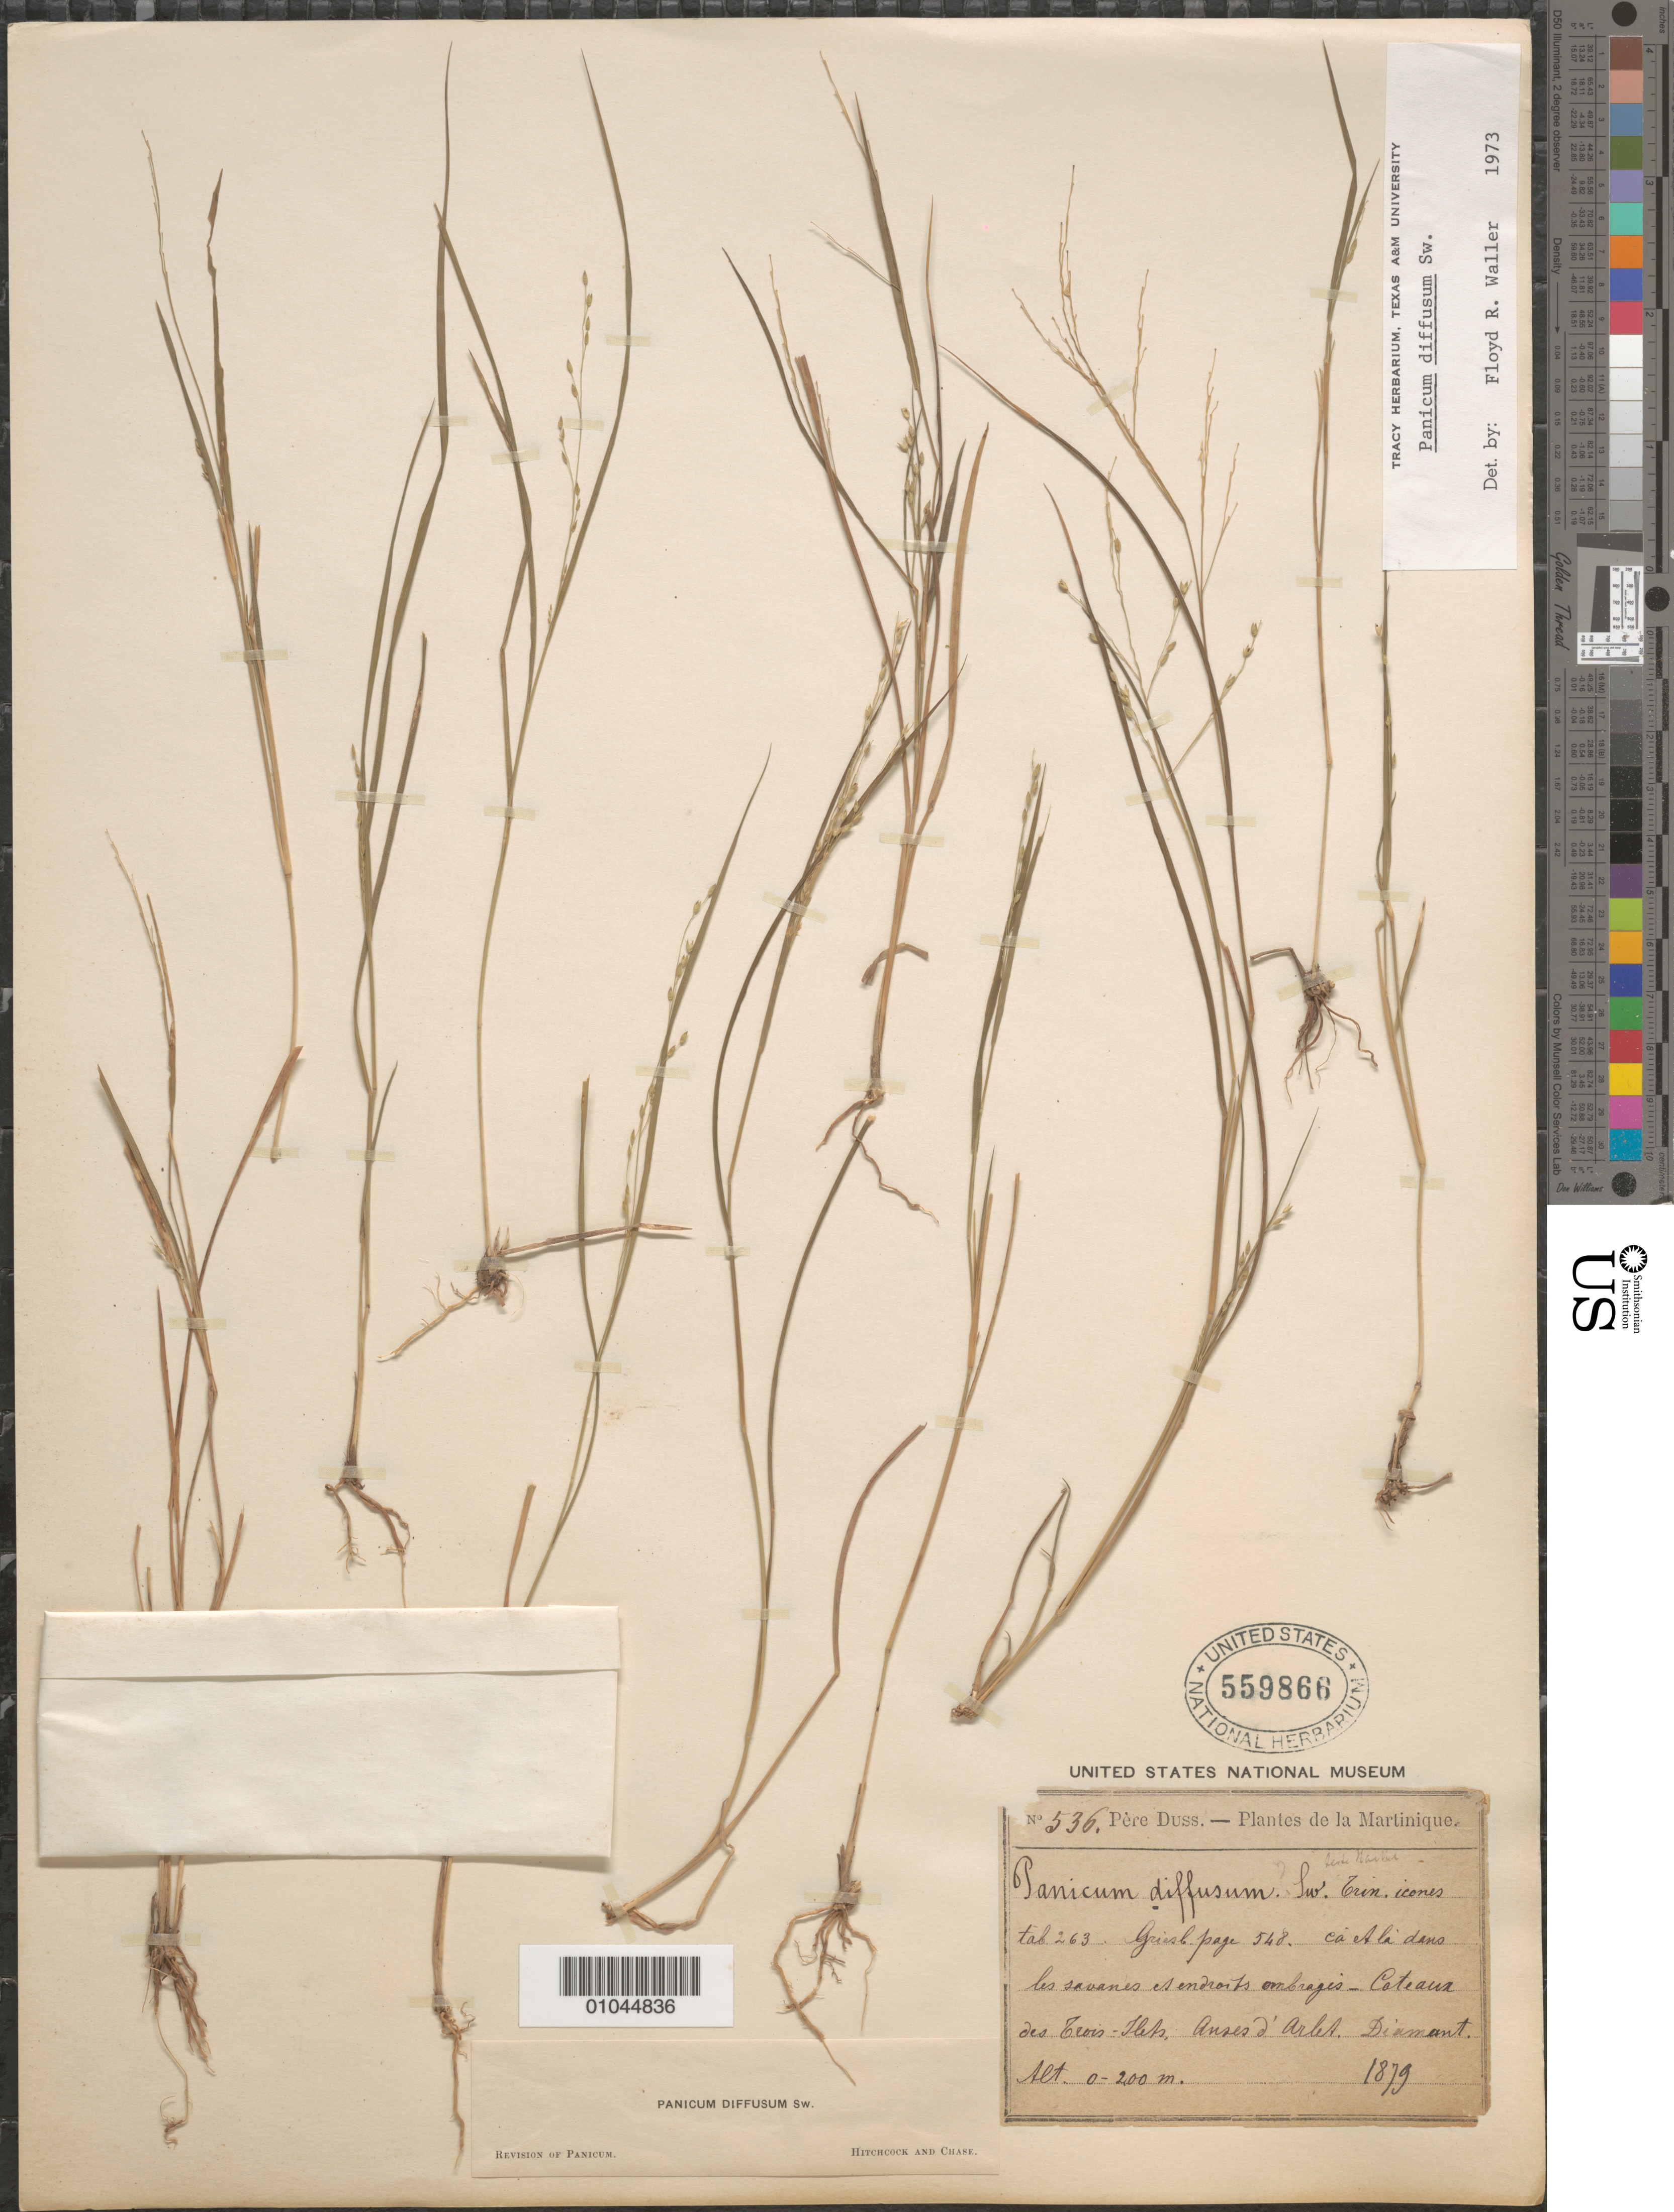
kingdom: Plantae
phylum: Tracheophyta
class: Liliopsida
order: Poales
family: Poaceae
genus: Panicum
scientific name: Panicum diffusum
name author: Sw.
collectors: Père Duss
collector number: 1879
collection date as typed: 1879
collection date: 1879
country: Martinique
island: Martinique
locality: Cateana des Crois Flets [sp] Anses d'Arbol, diamant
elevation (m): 0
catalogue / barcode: US 559866